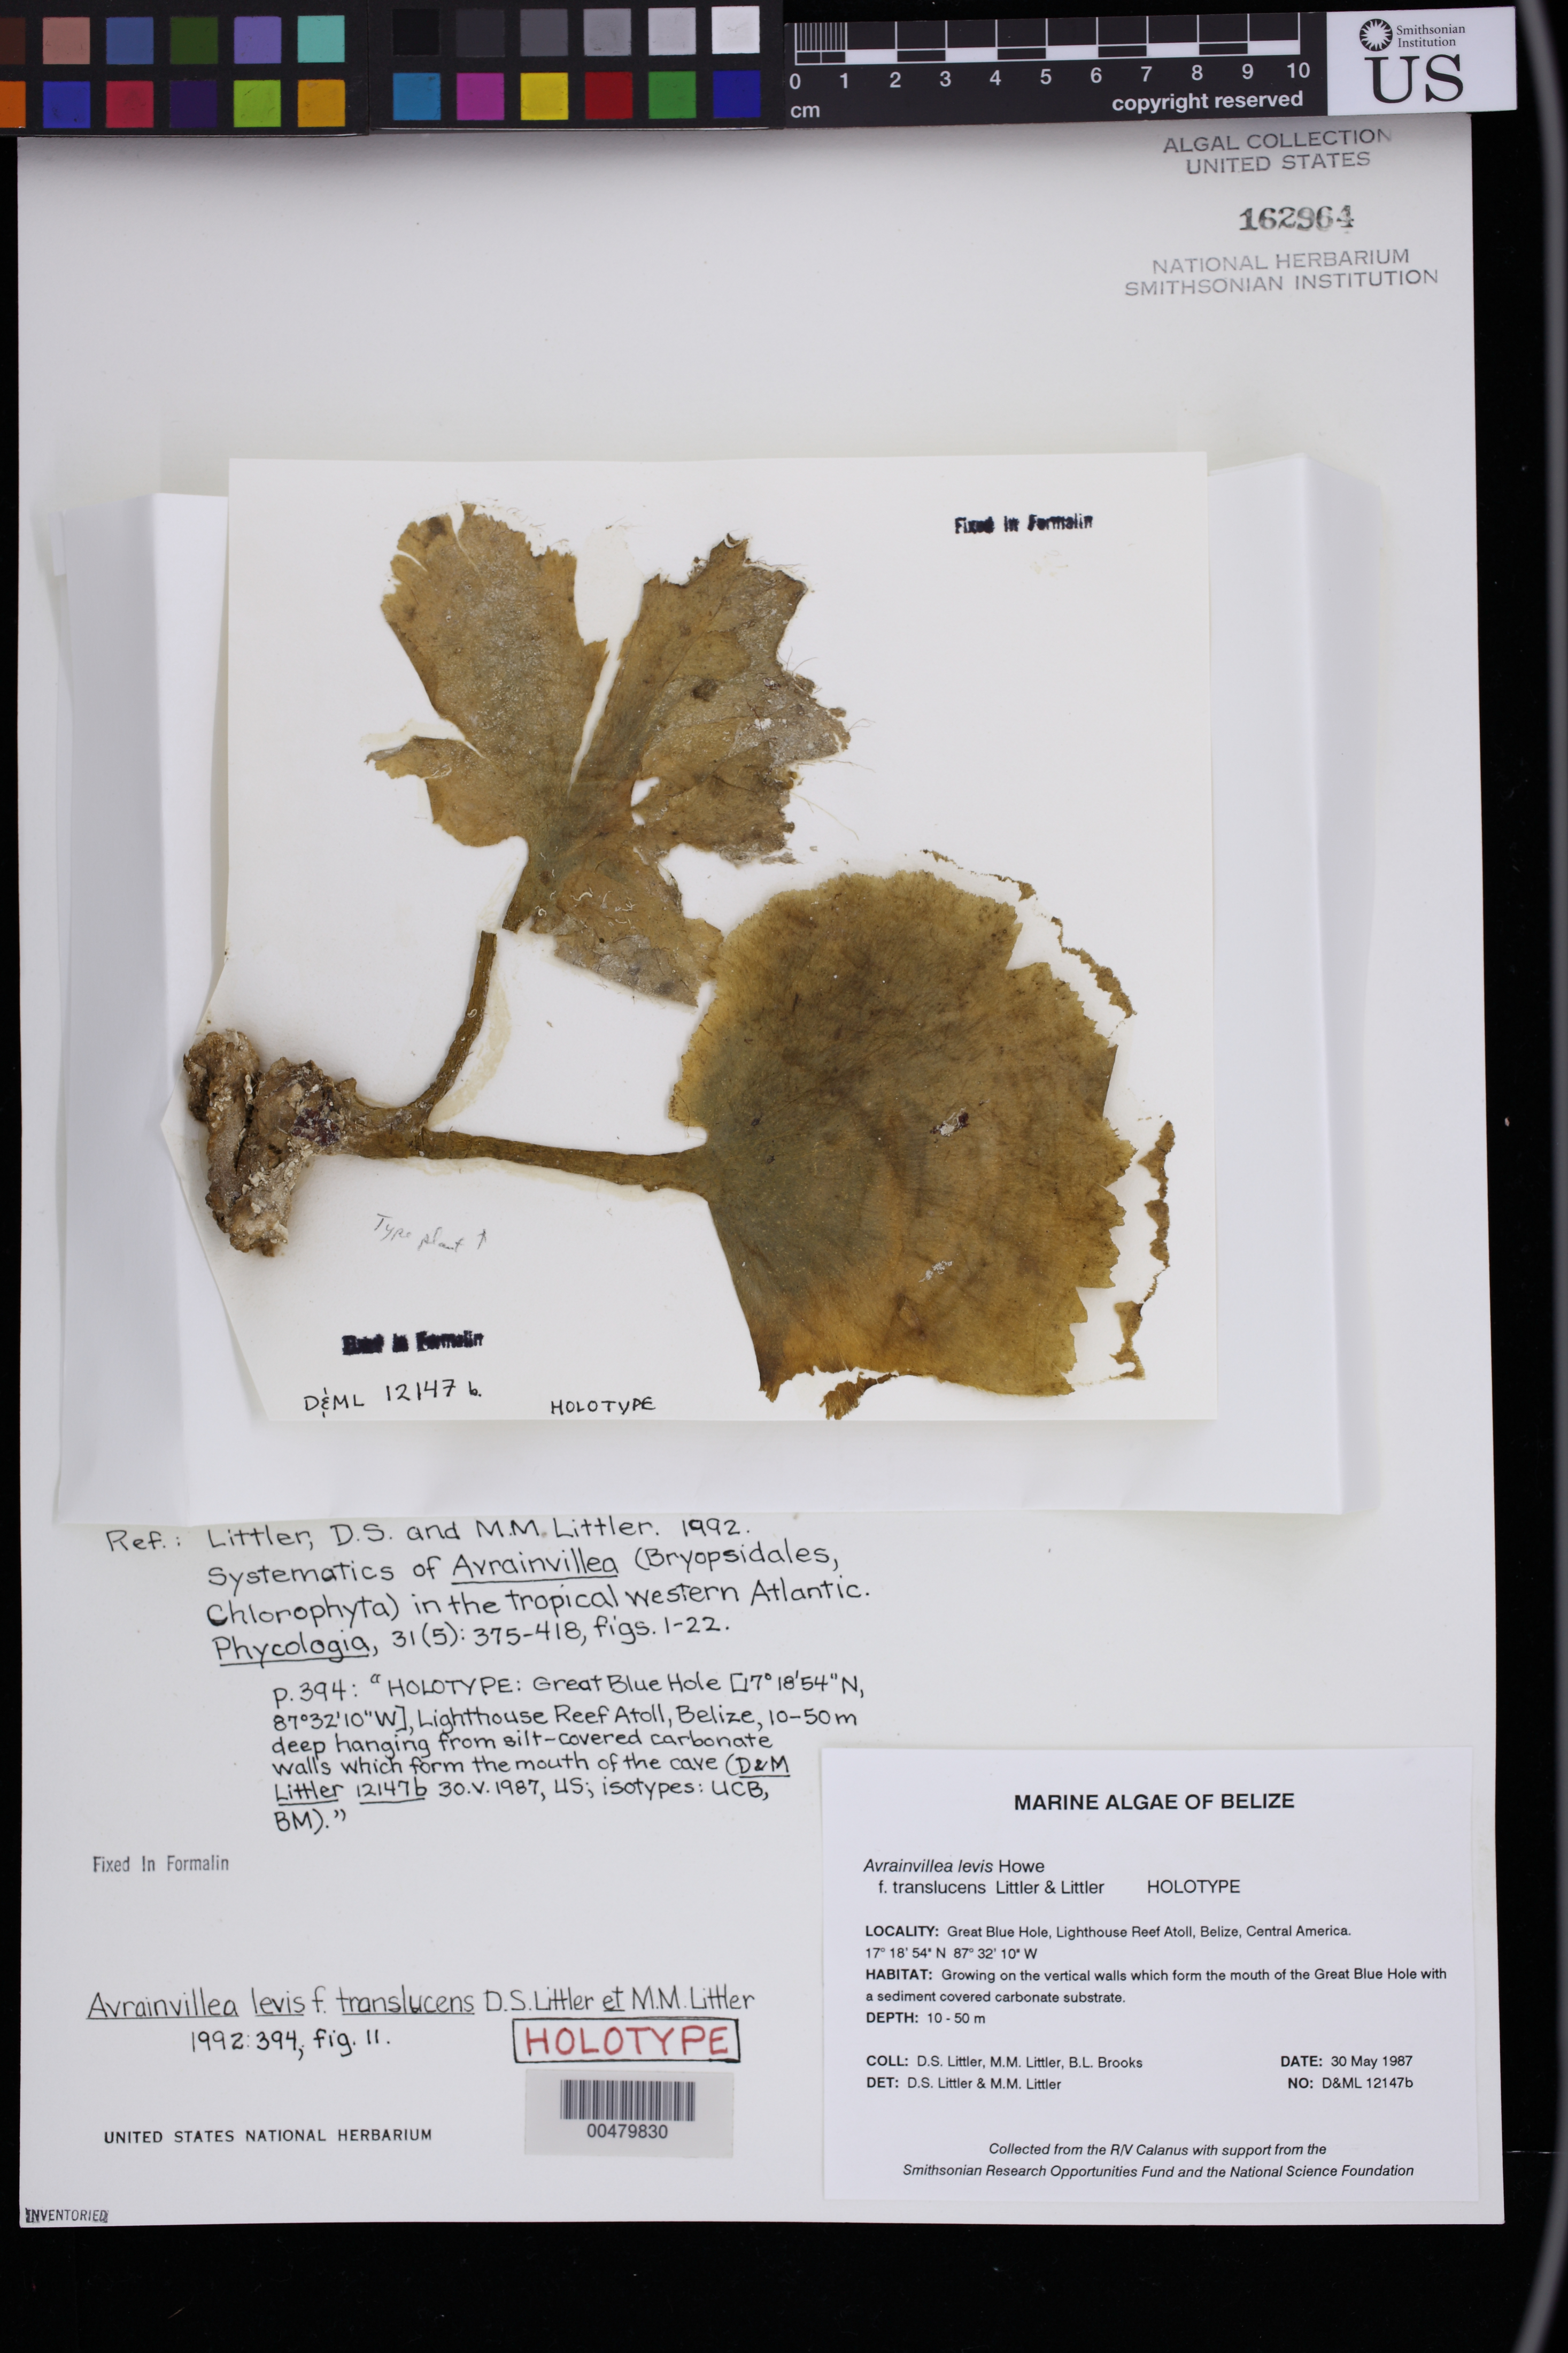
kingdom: Plantae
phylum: Chlorophyta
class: Ulvophyceae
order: Bryopsidales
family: Dichotomosiphonaceae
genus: Avrainvillea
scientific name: Avrainvillea levis f. translucens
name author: D.S. Littler & Littler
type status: Holotype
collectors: D. S. Littler, M. M. Littler & B. Brooks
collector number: D&ML 12147B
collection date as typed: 30 May 1987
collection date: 1987-05-30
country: Belize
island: Lighthouse Reef Atoll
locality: Great Blue Hole.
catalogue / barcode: US 162964